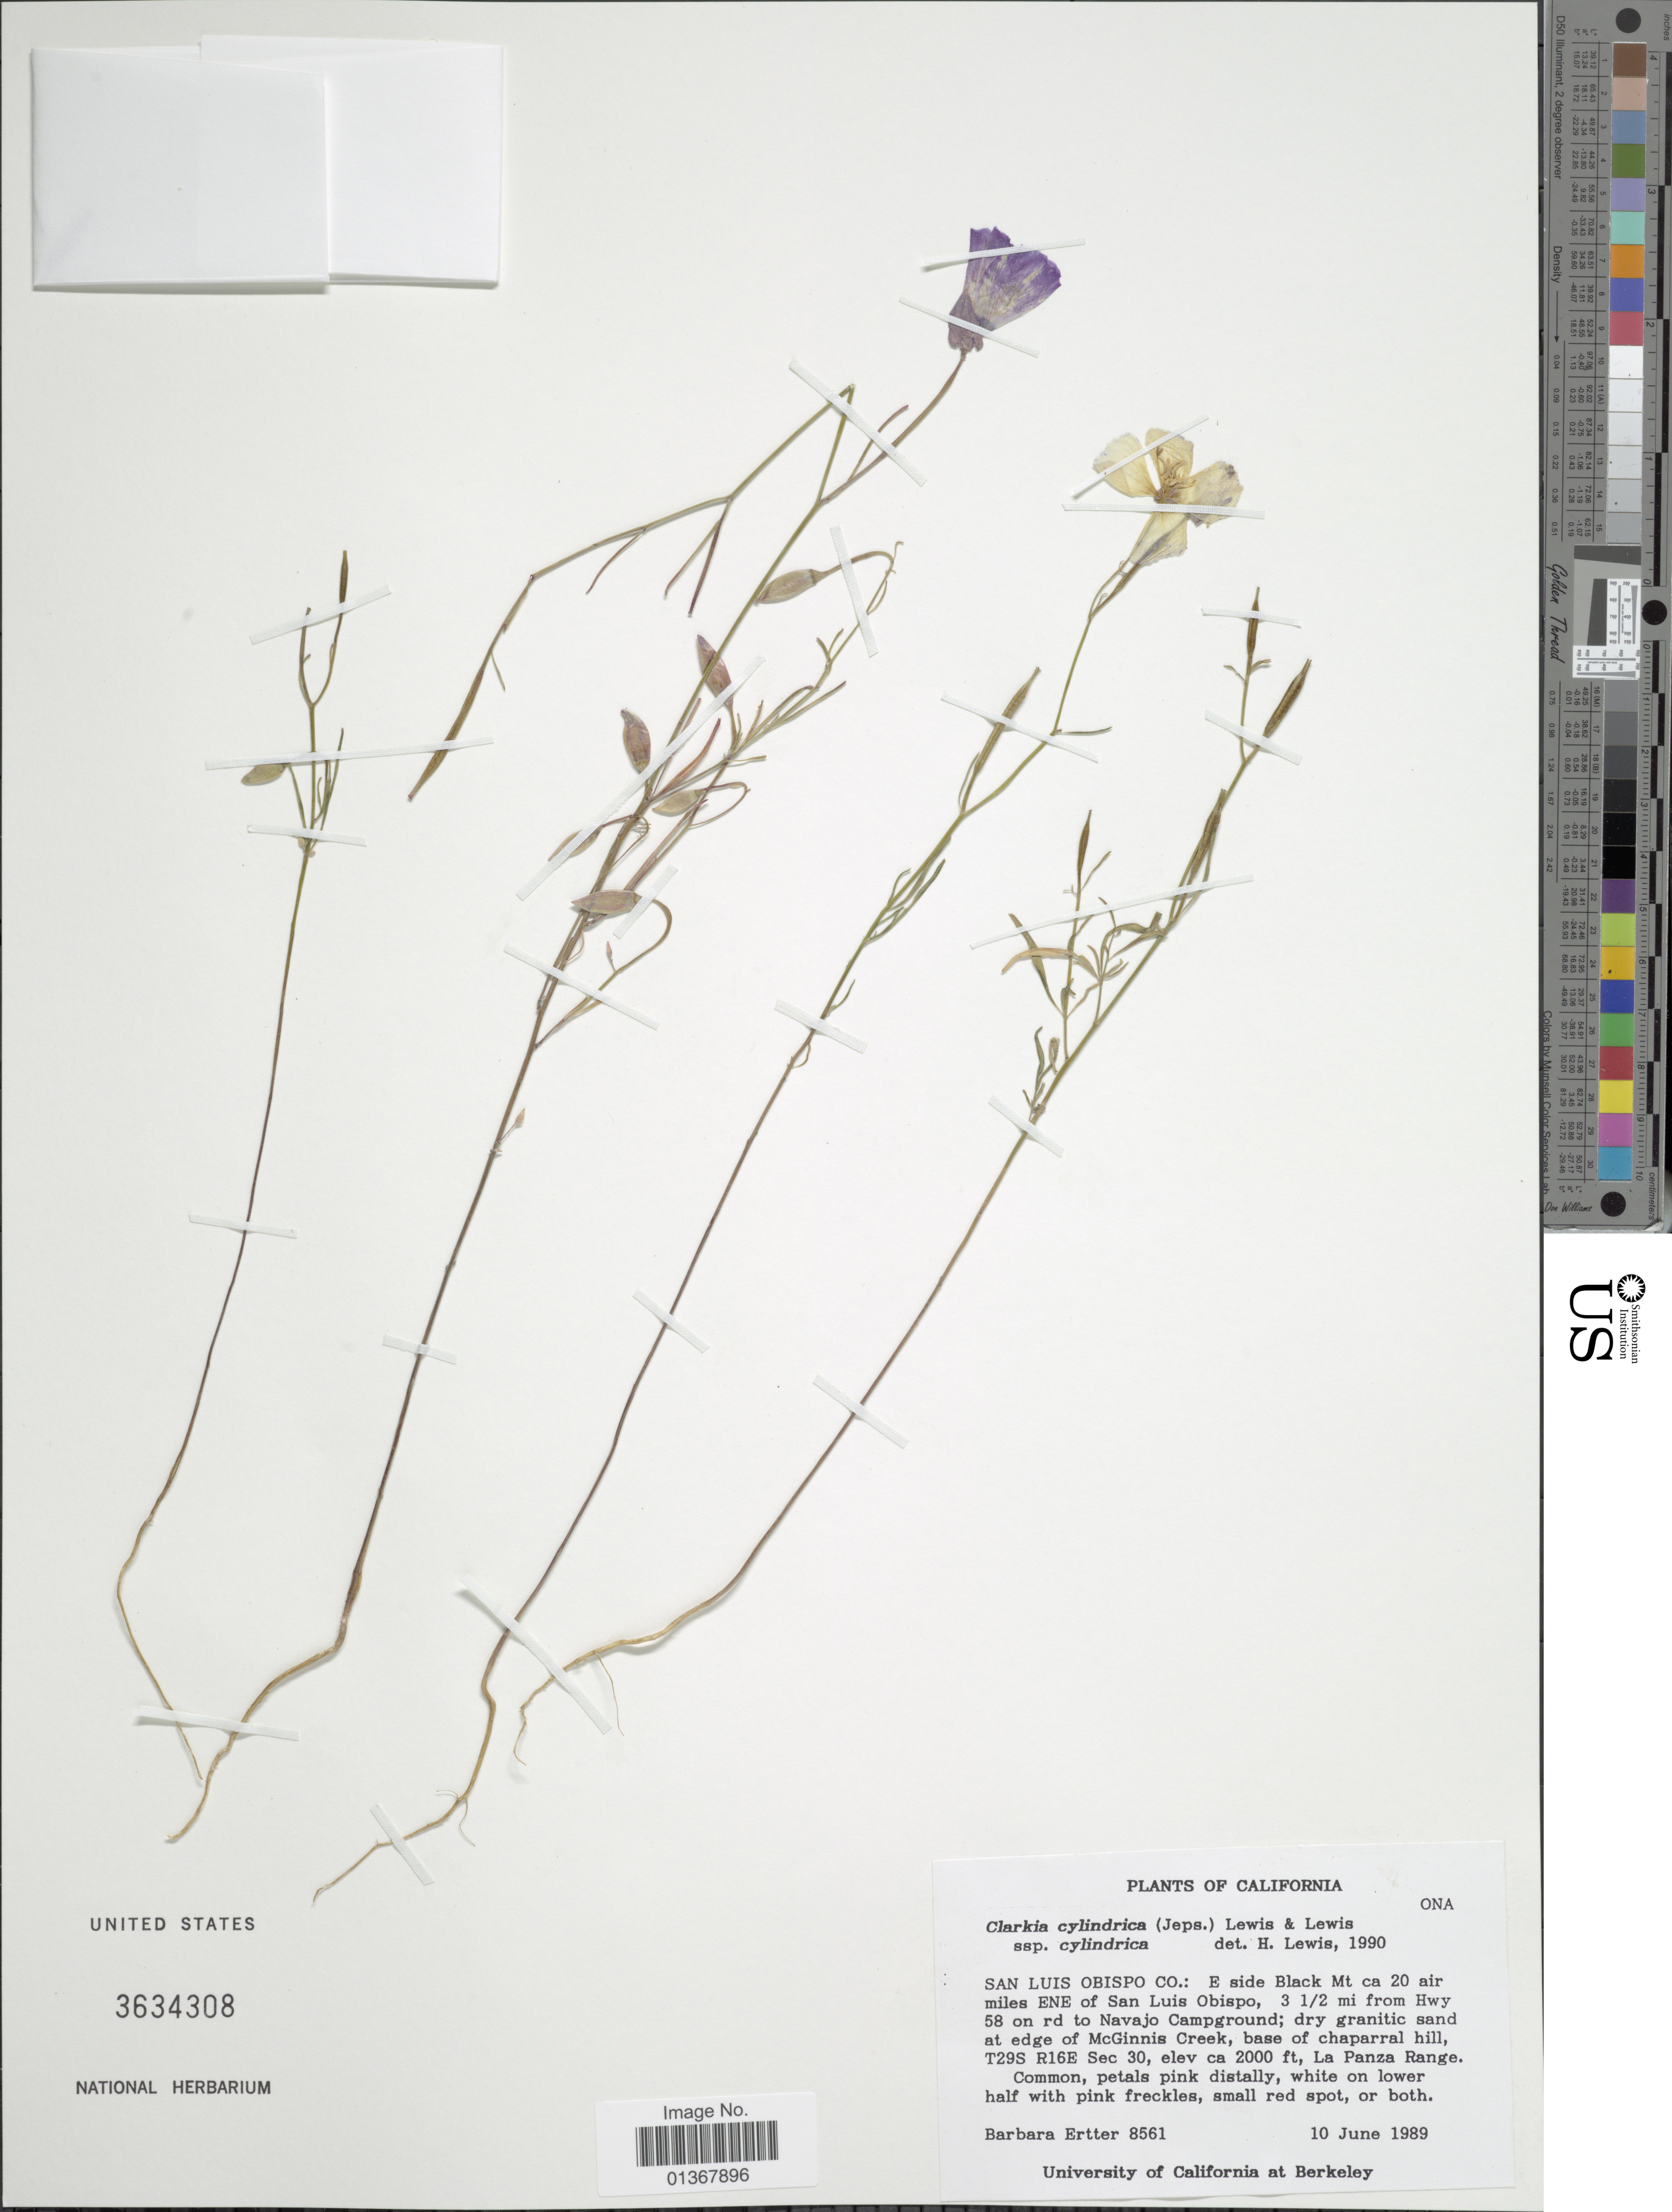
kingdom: Plantae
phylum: Tracheophyta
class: Magnoliopsida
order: Myrtales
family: Onagraceae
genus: Clarkia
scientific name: Clarkia cylindrica subsp. cylindrica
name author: (Jeps.) F. H. Lewis & M.R. Lewis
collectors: B. Ertter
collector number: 8561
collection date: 1989-06-10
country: United States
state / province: California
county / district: San Luis Obispo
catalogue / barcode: US 3634308